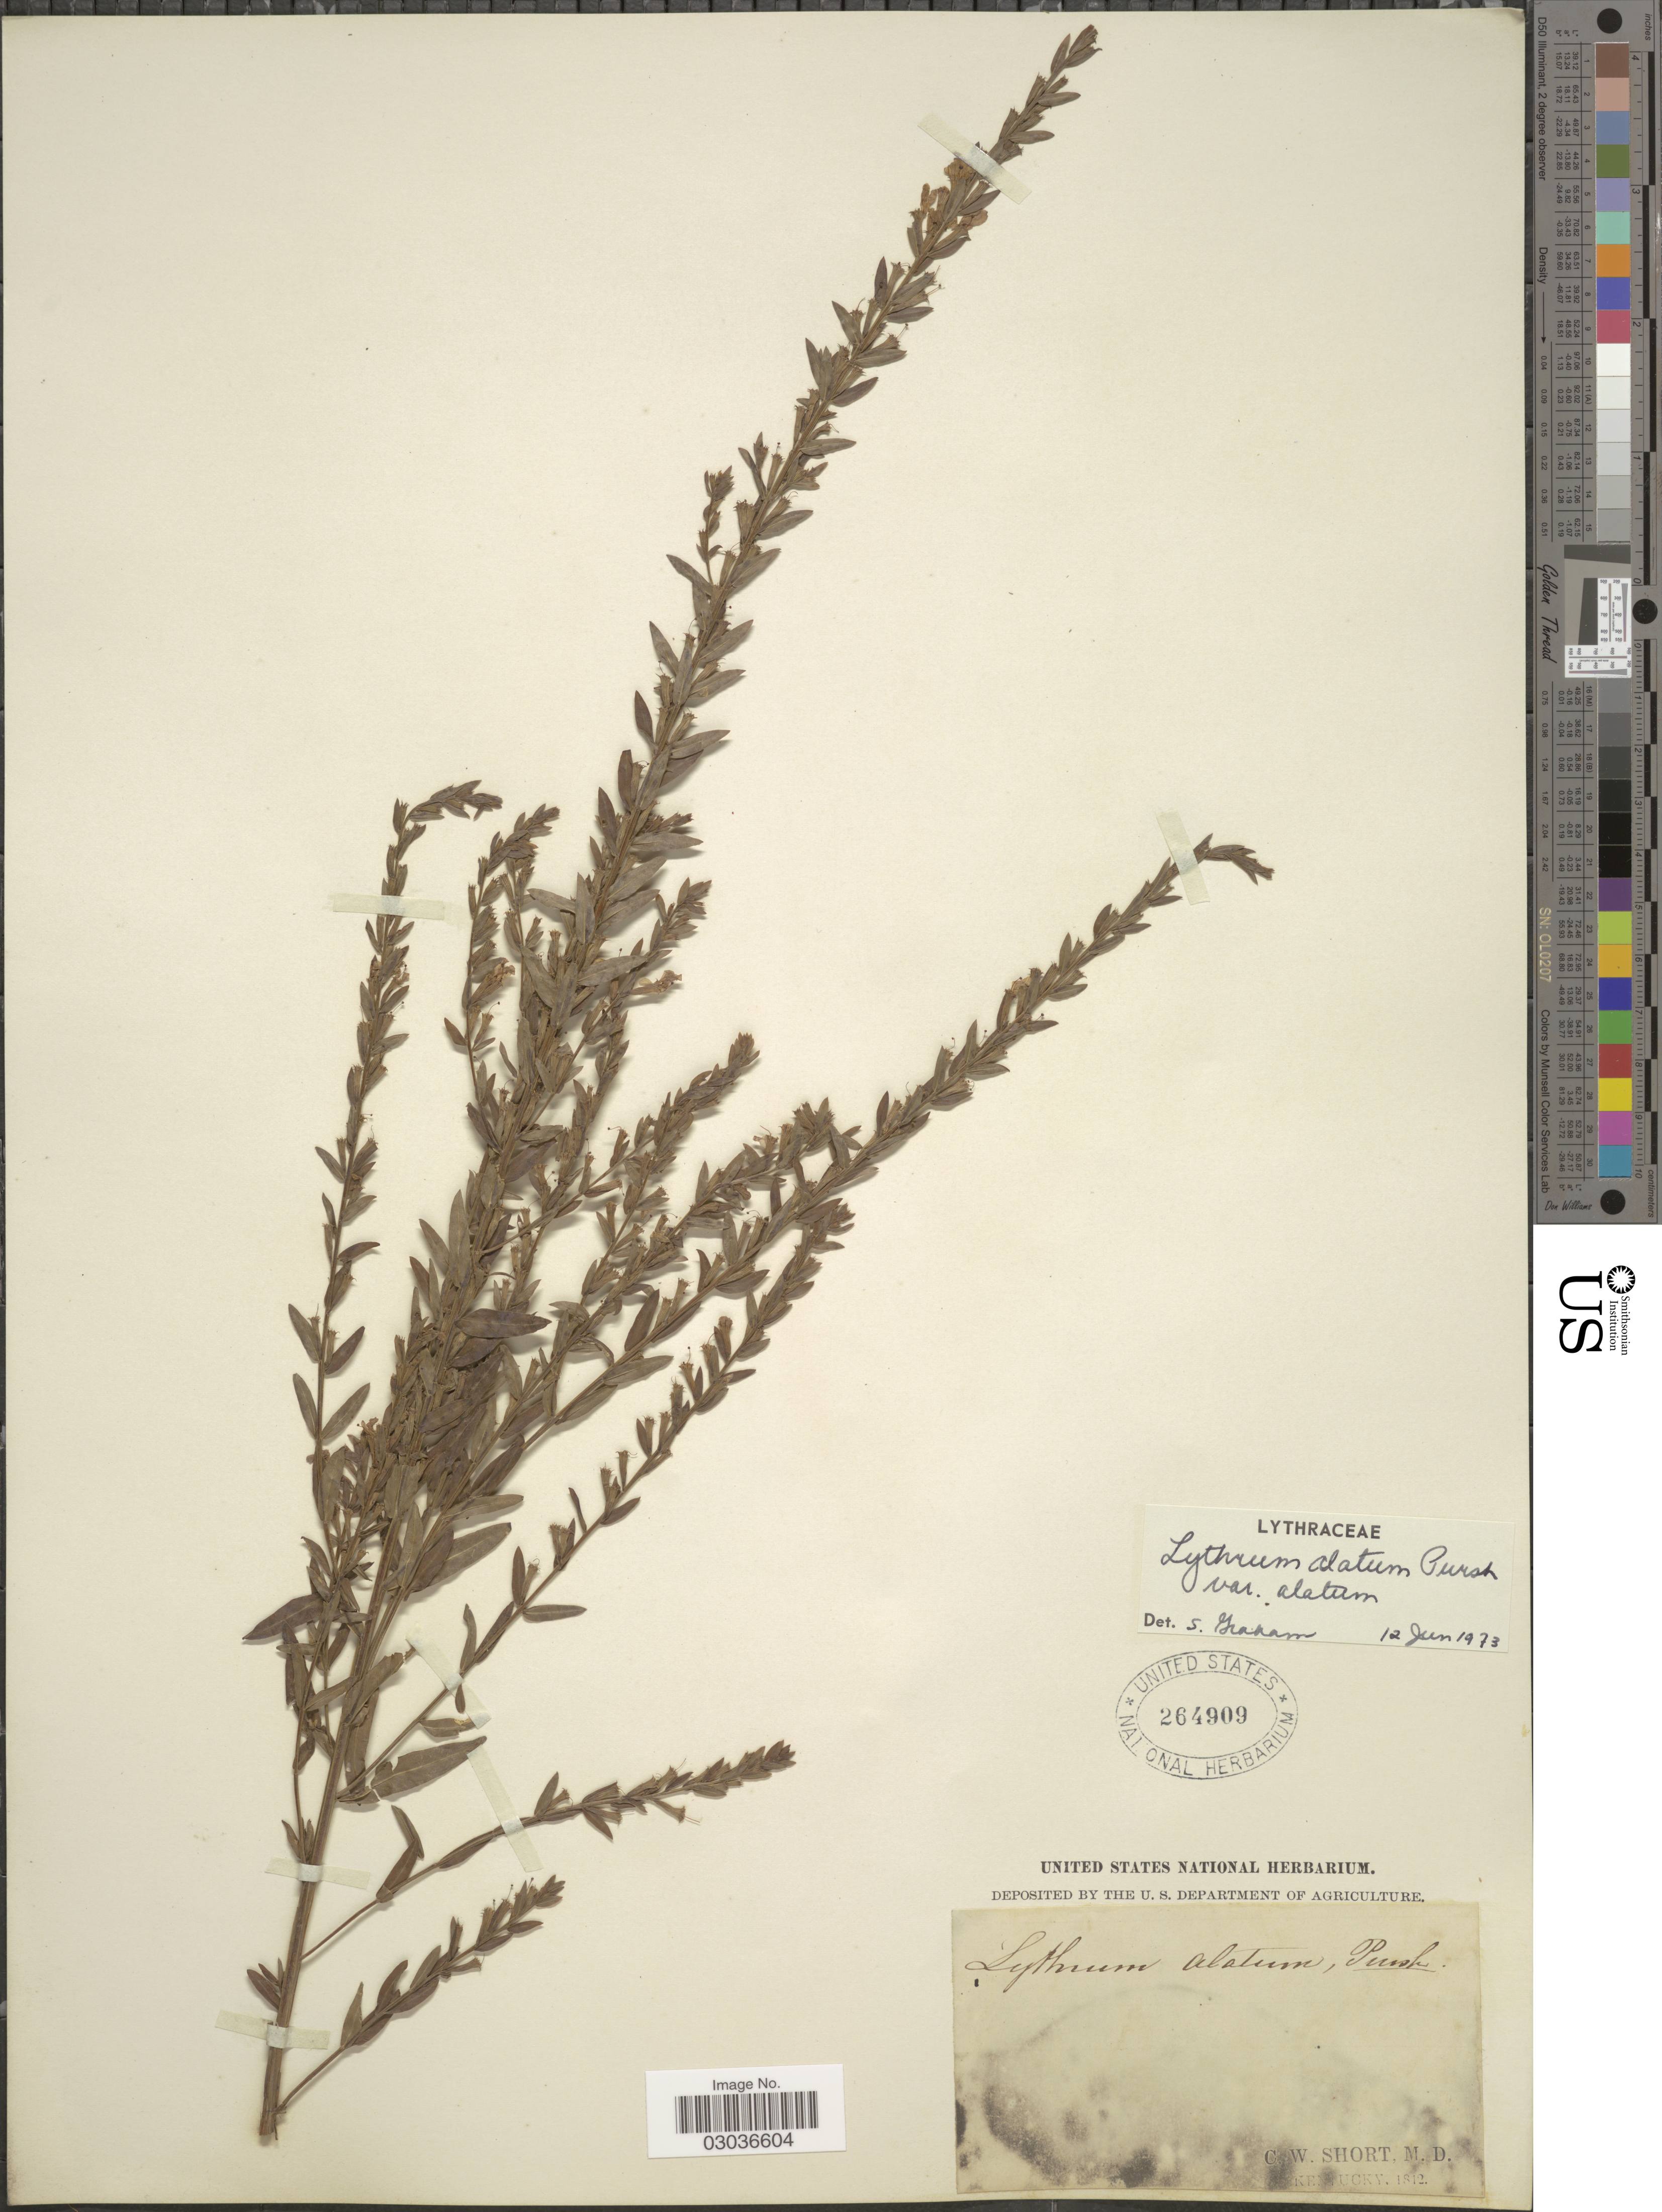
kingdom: Plantae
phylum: Tracheophyta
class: Magnoliopsida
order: Myrtales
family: Lythraceae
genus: Lythrum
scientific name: Lythrum alatum var. alatum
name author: Pursh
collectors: C. W. Short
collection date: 1812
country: United States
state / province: Kentucky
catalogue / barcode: US 264909